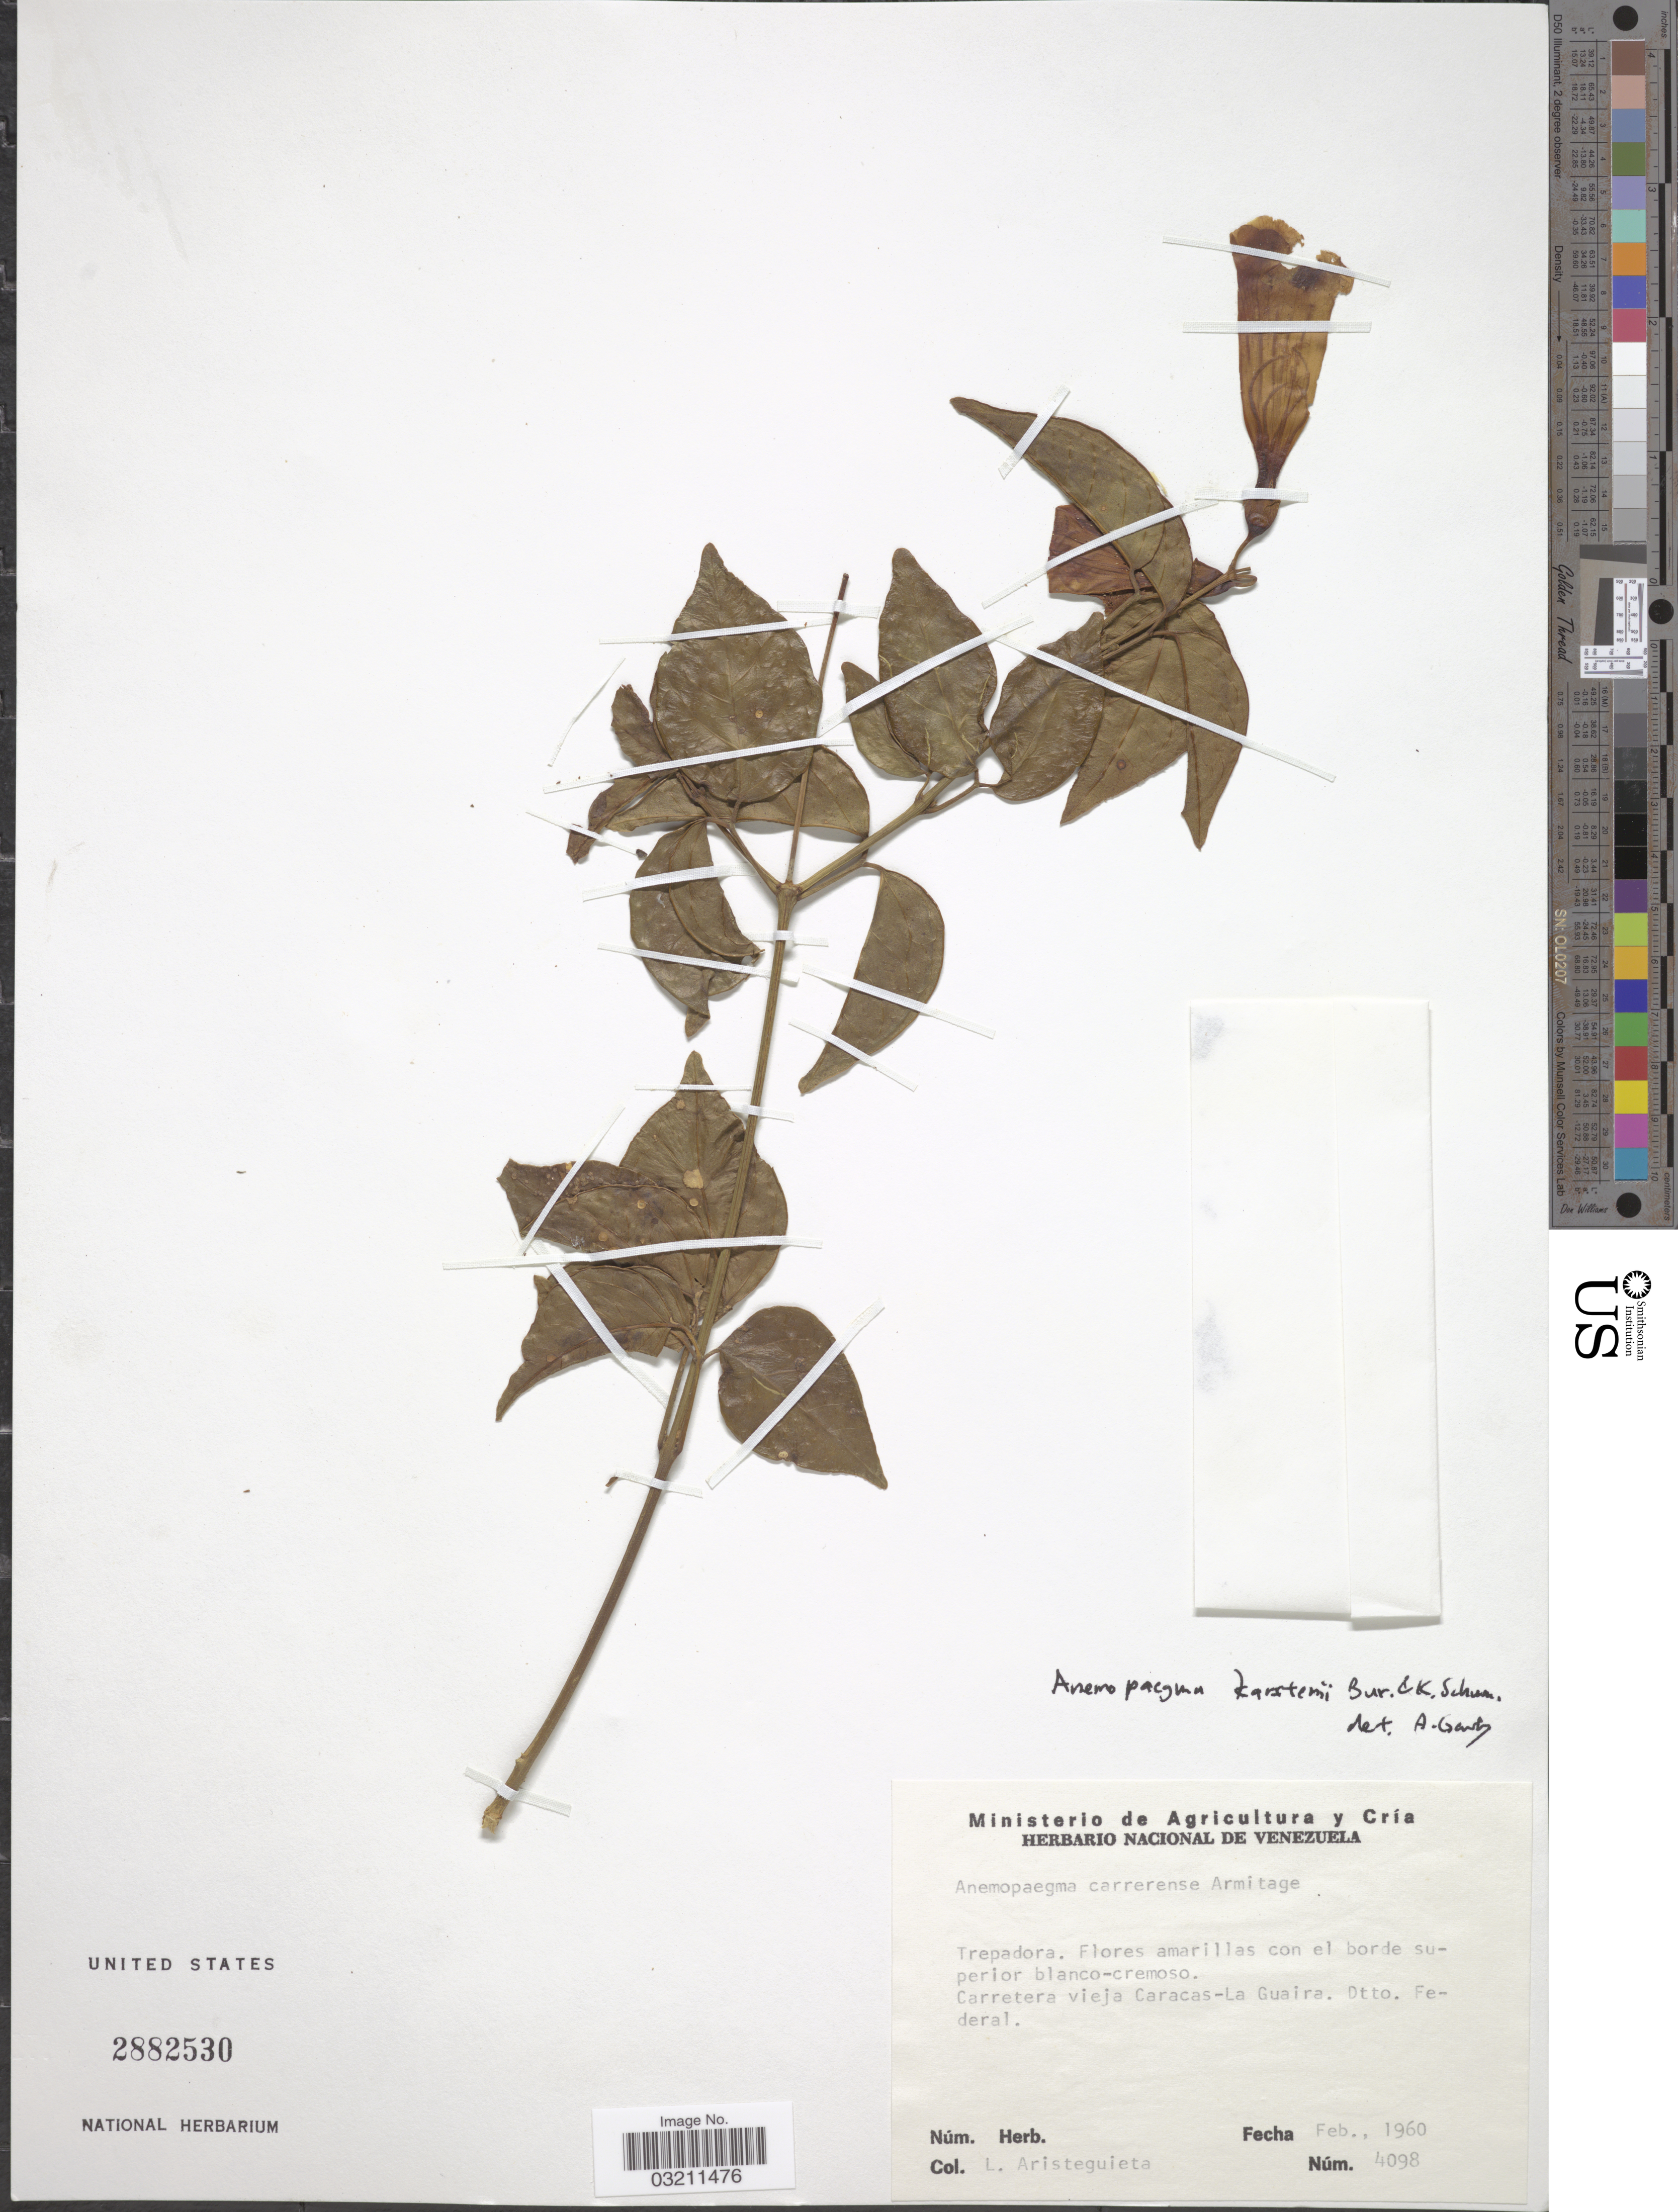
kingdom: Plantae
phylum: Tracheophyta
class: Magnoliopsida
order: Lamiales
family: Bignoniaceae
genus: Anemopaegma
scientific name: Anemopaegma karstenii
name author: Bureau & K. Schum.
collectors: L. Aristeguieta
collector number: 4098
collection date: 1960-02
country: Venezuela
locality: Carretera vieja Caracas-La Guaira. Dtto. Federal.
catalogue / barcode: US 2882530